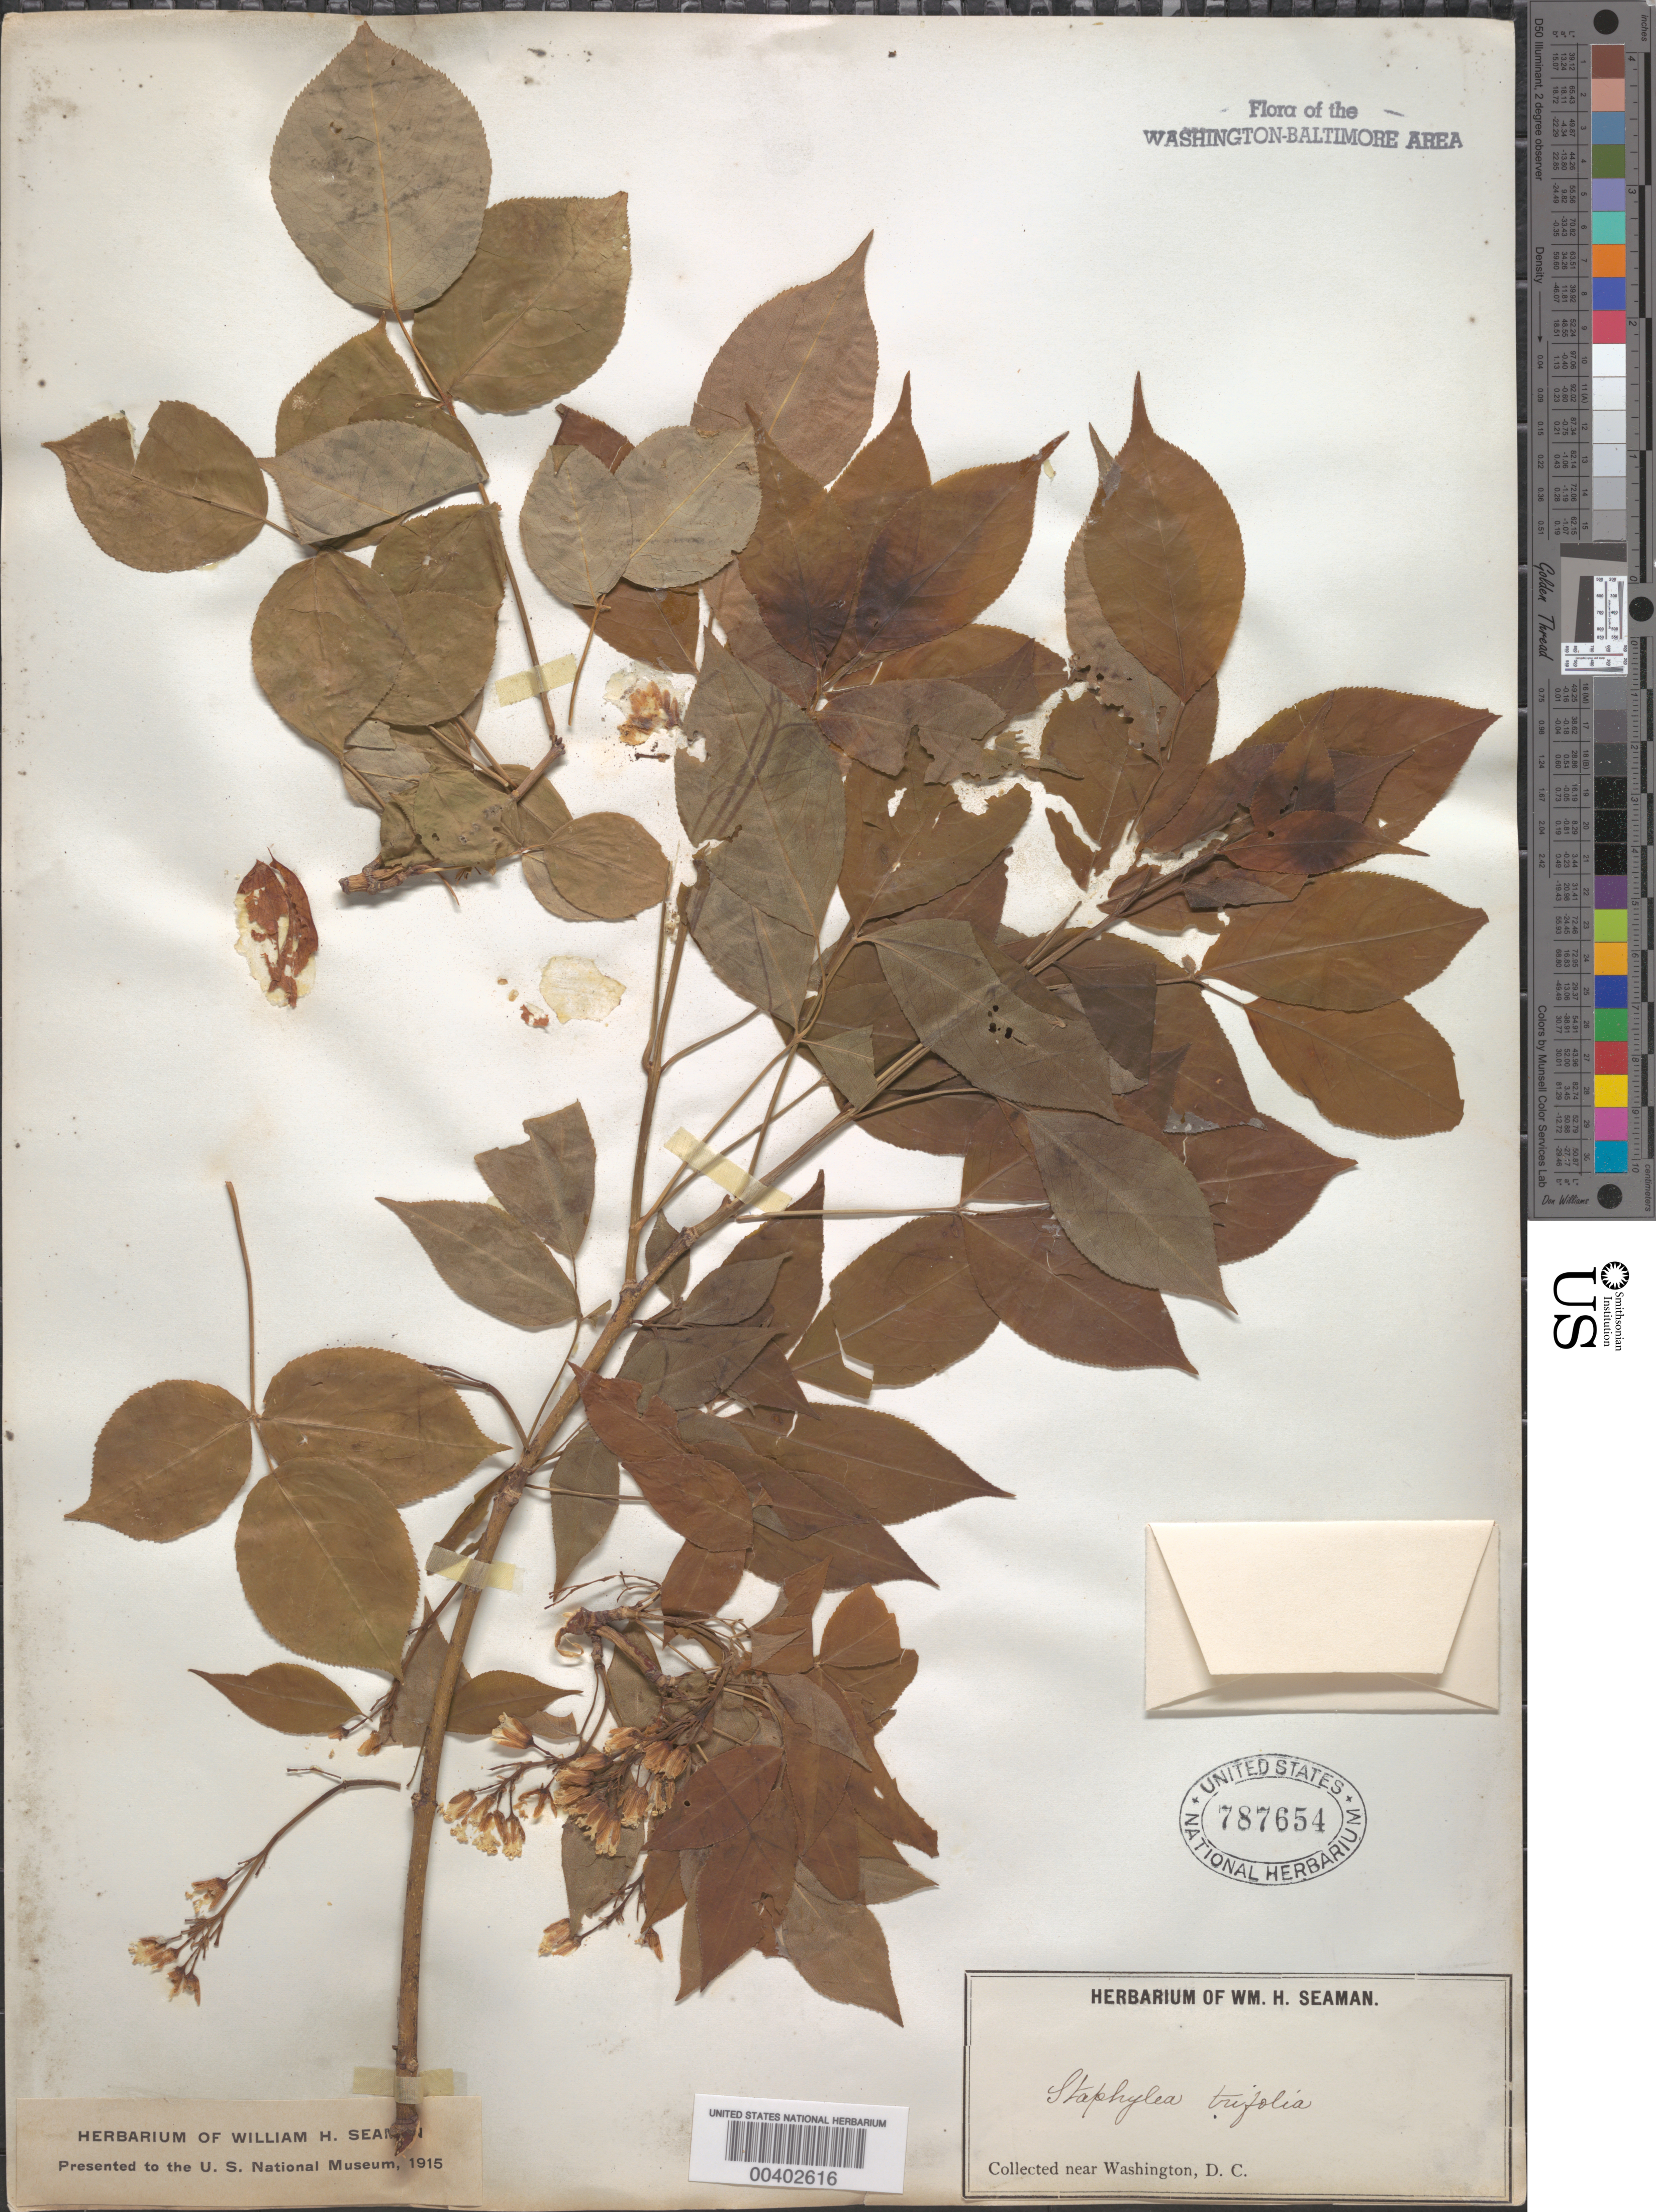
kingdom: Plantae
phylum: Tracheophyta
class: Magnoliopsida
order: Crossosomatales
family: Staphyleaceae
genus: Staphylea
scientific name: Staphylea trifolia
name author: L.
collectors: H. A. Allard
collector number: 8520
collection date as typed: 04 May 1941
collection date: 1941-05-04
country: United States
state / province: Virginia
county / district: Prince William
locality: Broad Run below Beverley Mill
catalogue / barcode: US 1813654